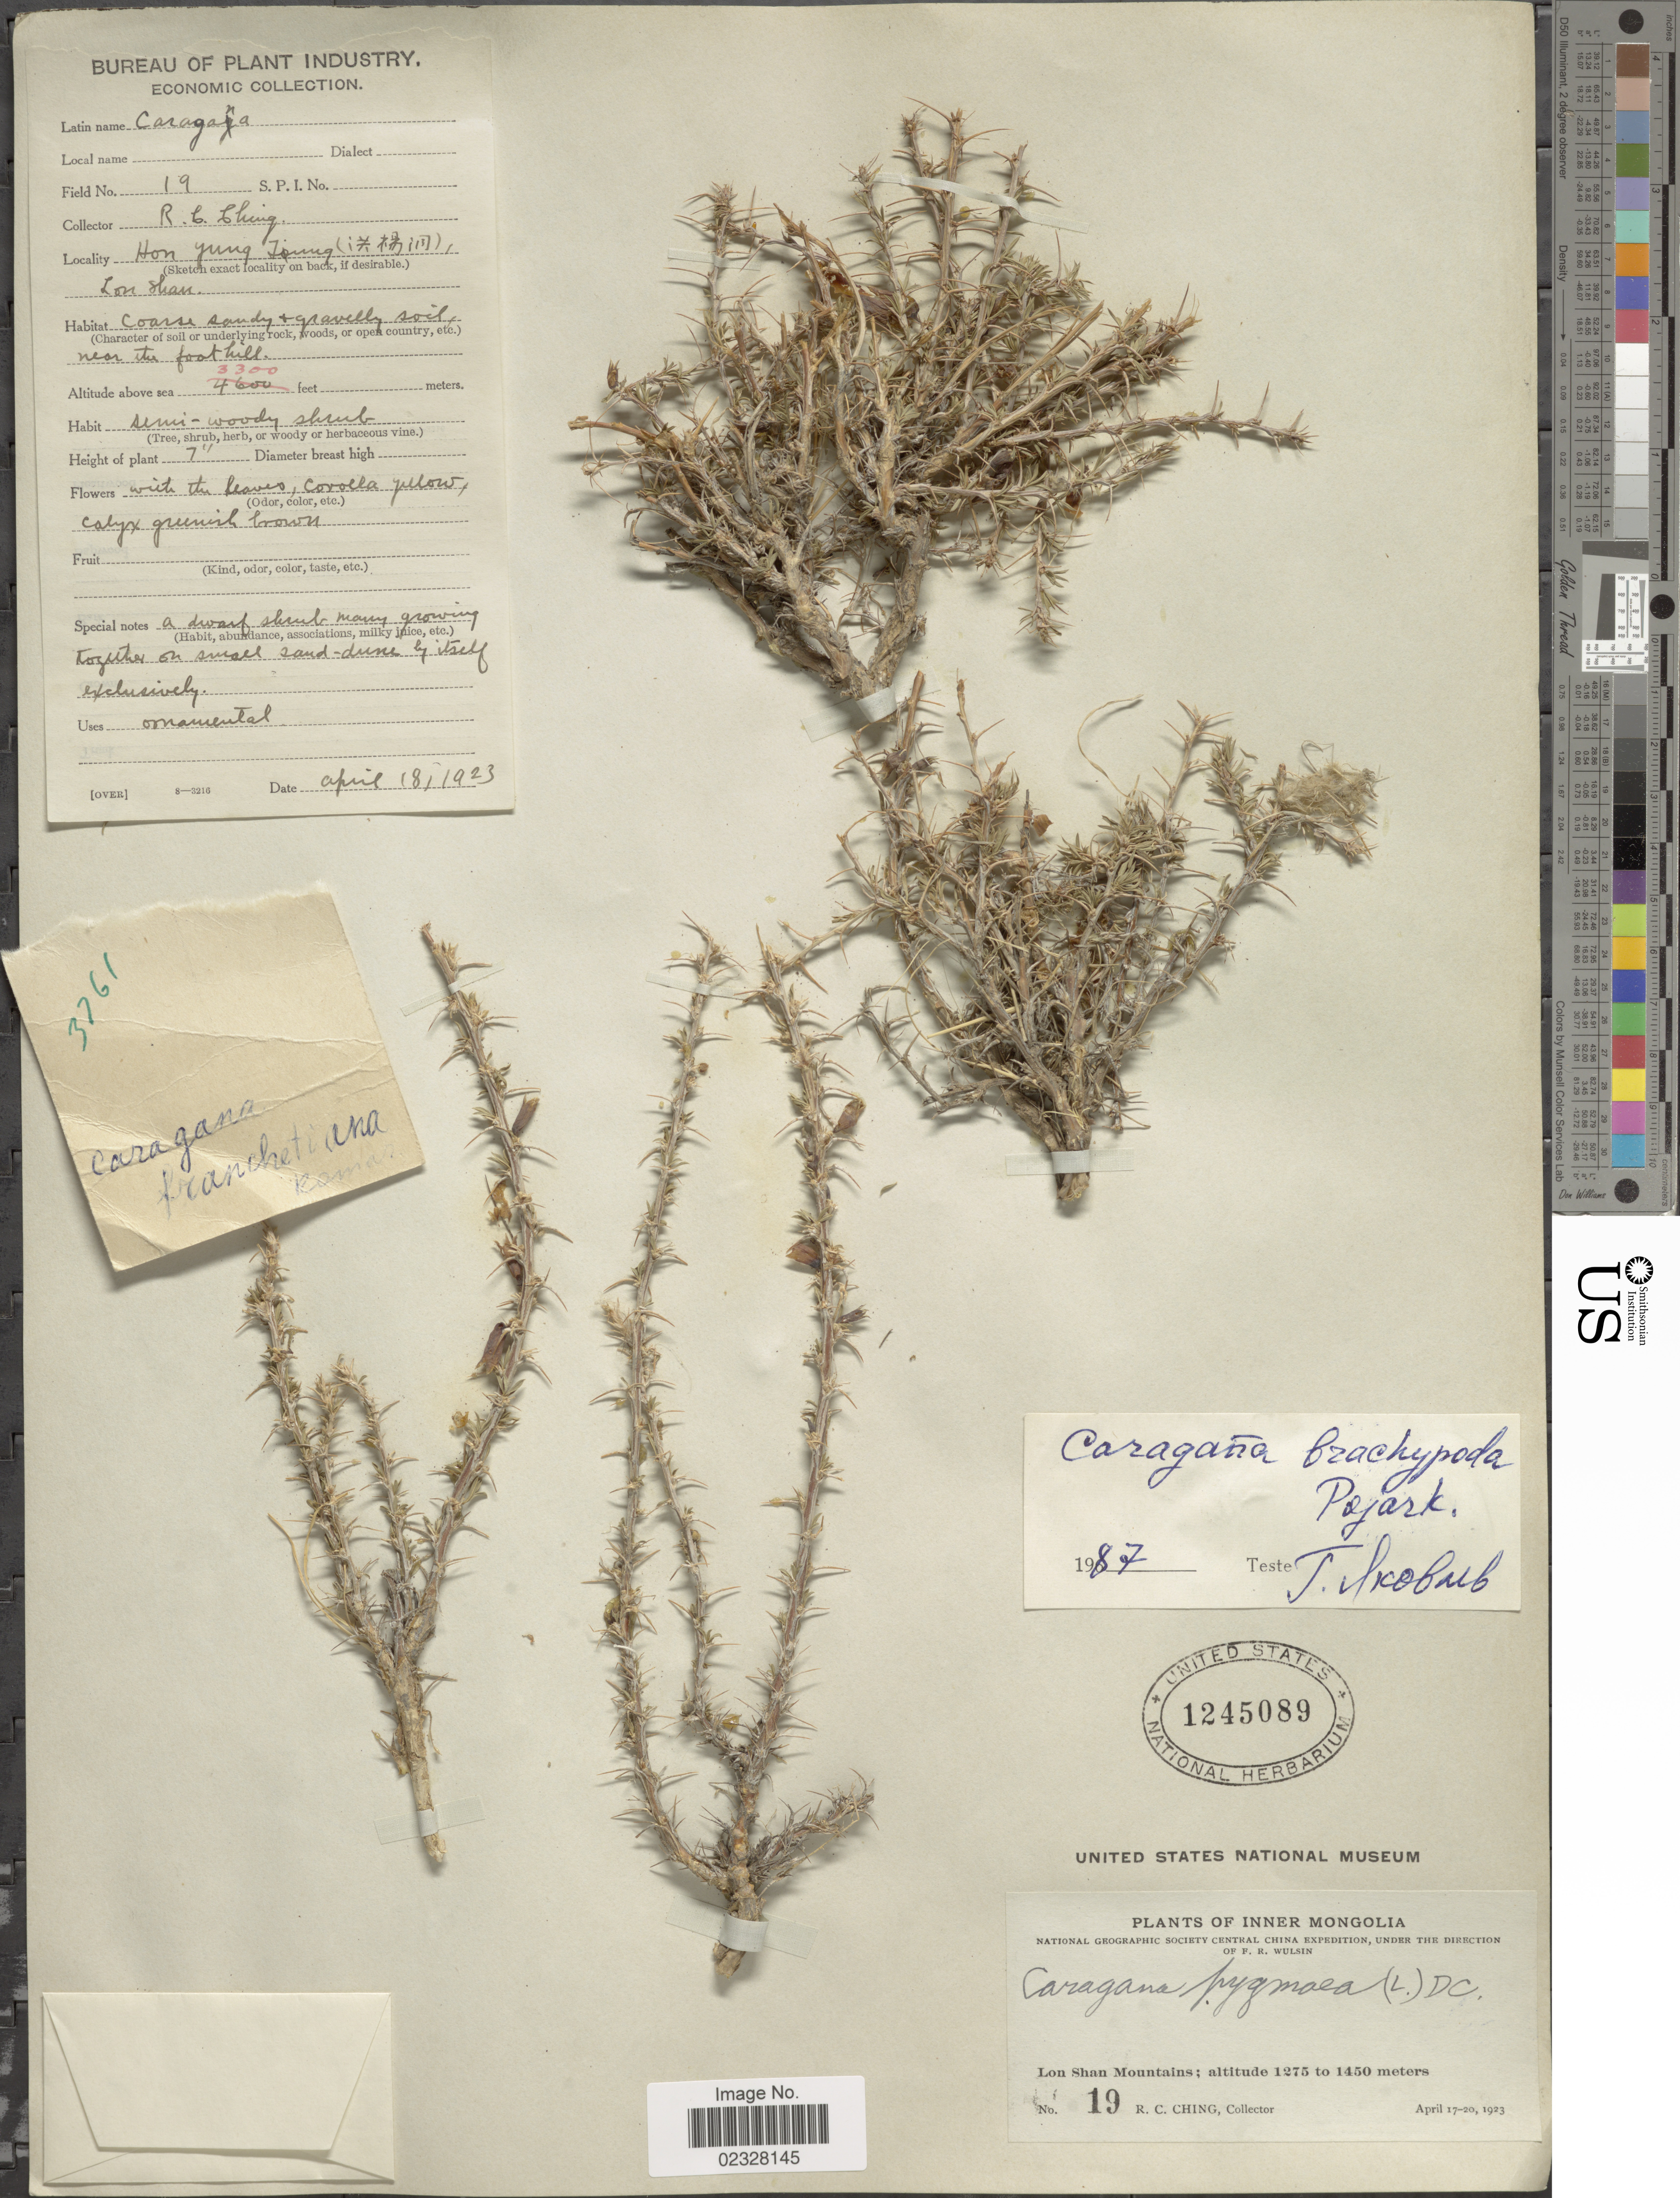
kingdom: Plantae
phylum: Tracheophyta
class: Magnoliopsida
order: Fabales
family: Fabaceae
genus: Caragana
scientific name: Caragana brachypoda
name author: Pojark.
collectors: R. C. Ching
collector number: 19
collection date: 1923-04-17/1923-04-20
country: China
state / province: Nei Monggol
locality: Inner Mongolia. Lon Shan Mountains. Hon Yung Tsiung [interpreted]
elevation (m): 1275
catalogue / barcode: US 1245089